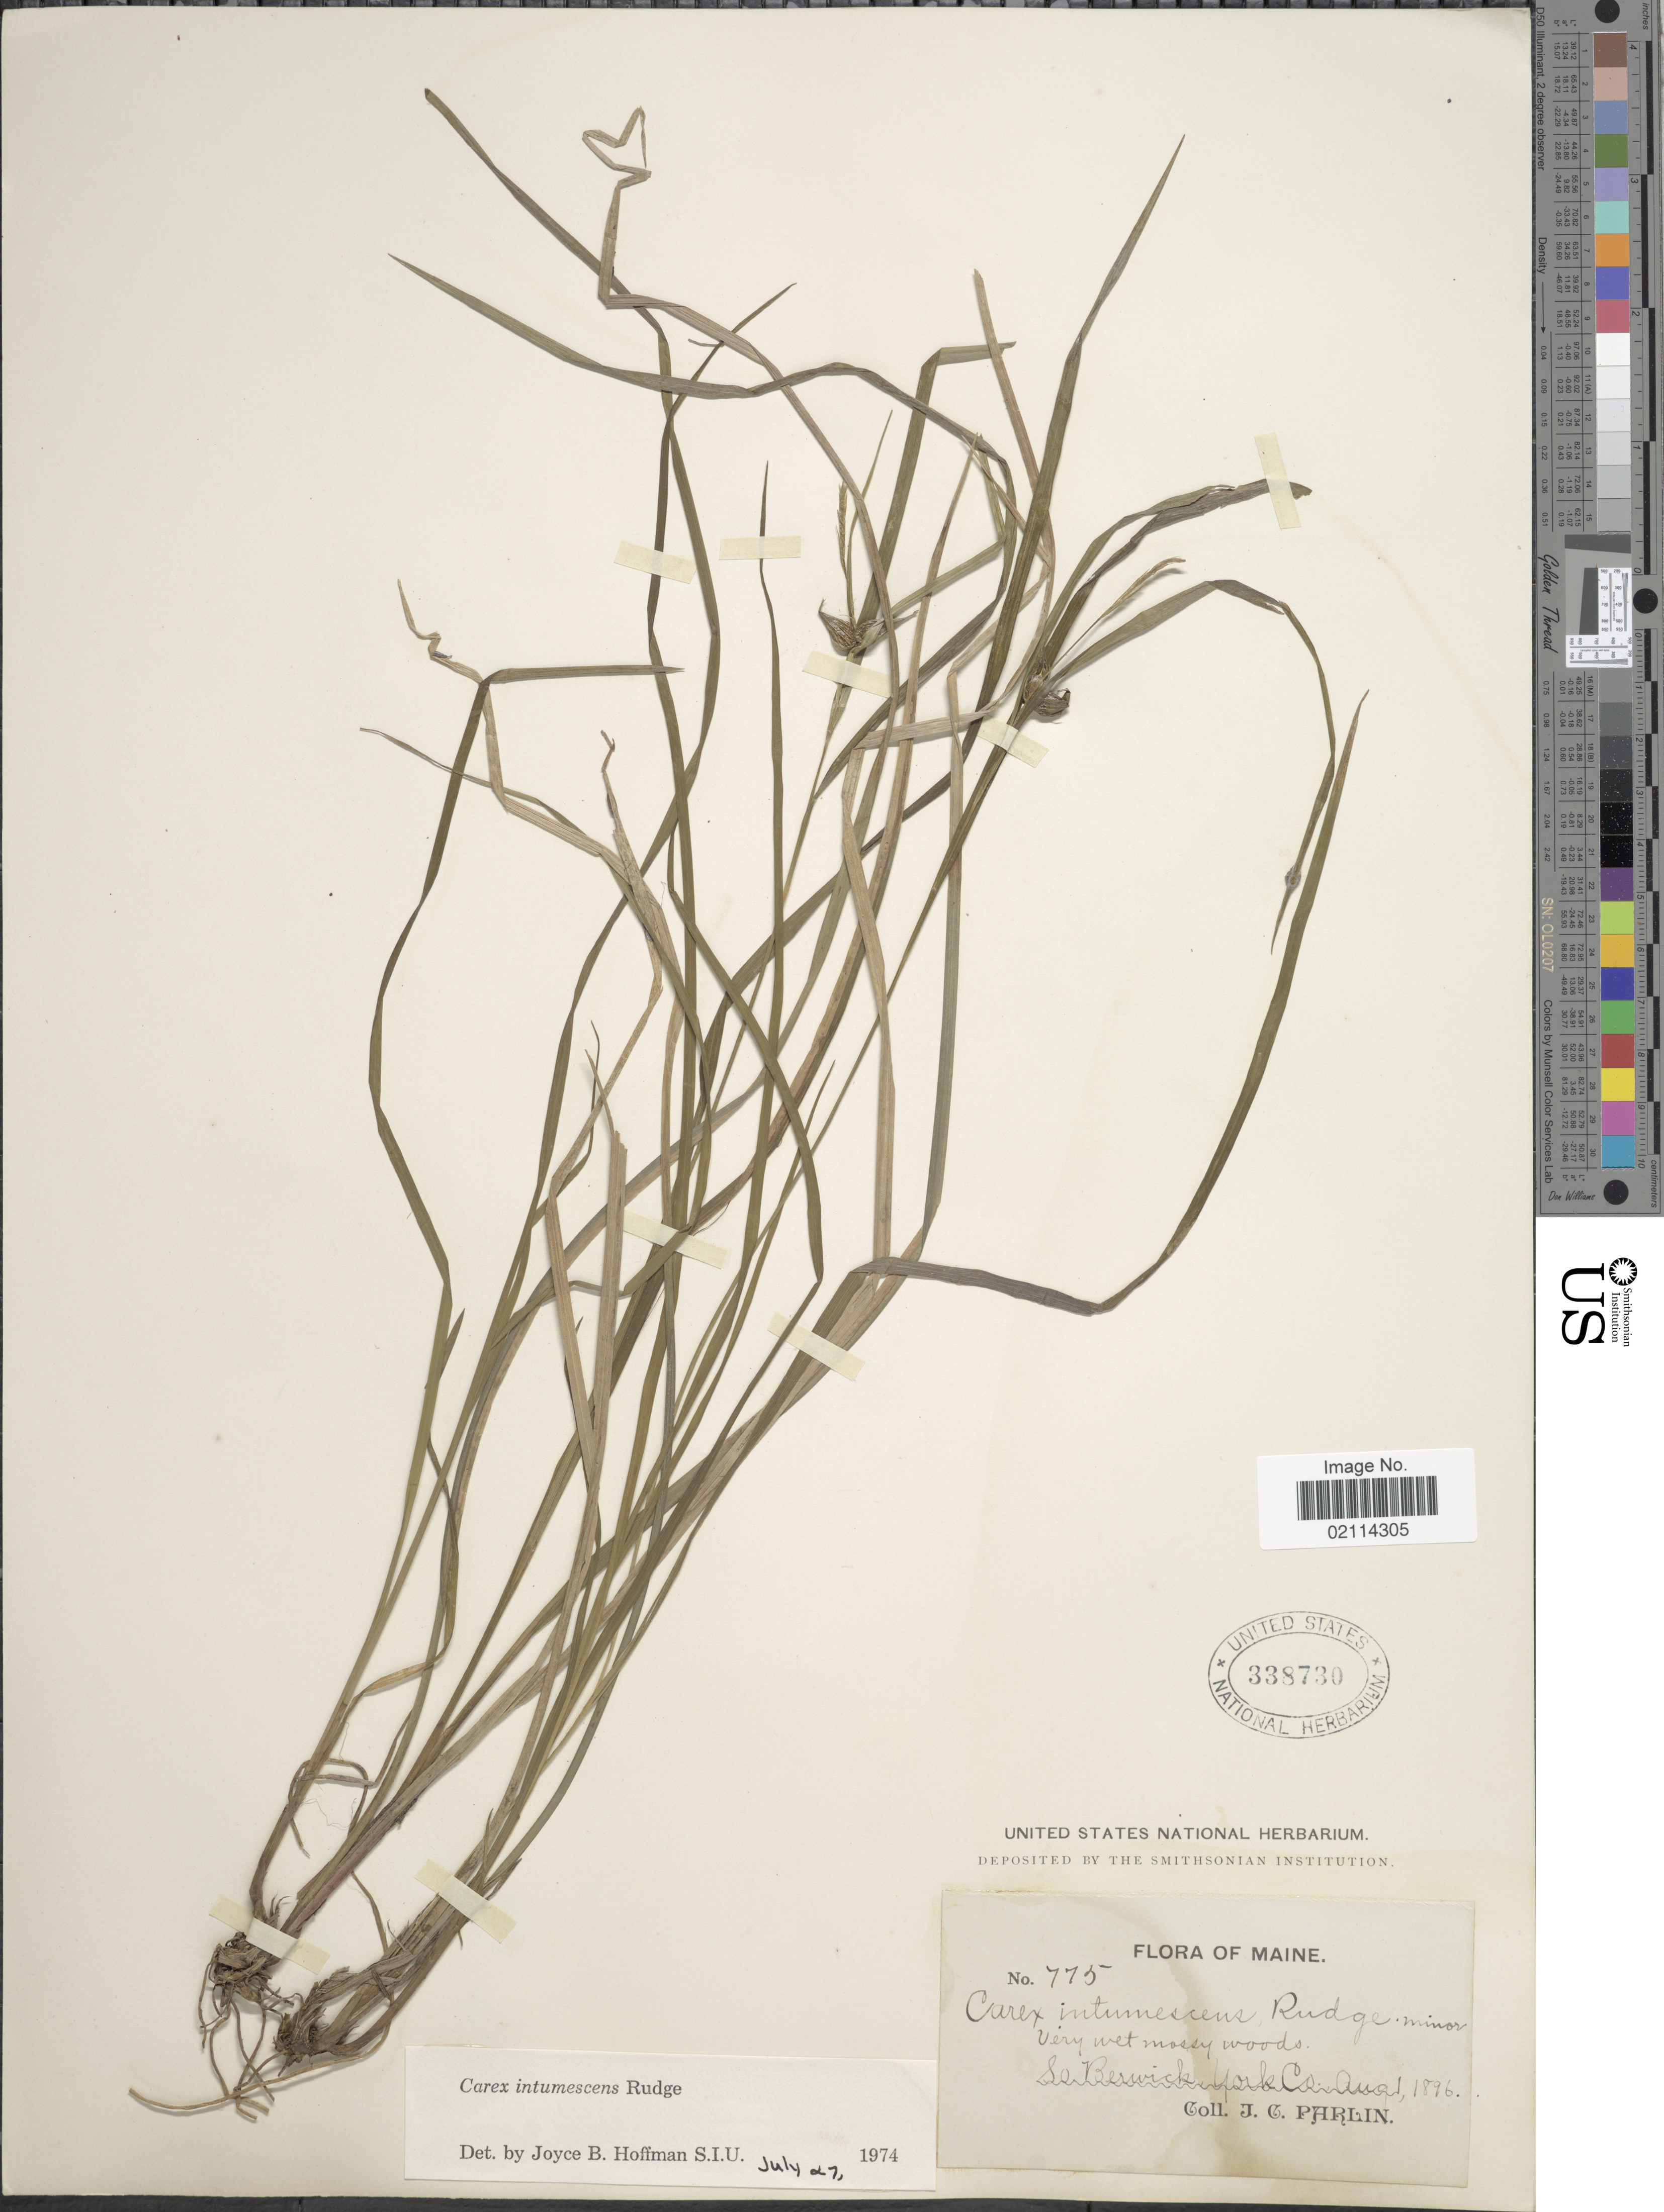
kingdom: Plantae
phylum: Tracheophyta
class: Liliopsida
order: Poales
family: Cyperaceae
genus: Carex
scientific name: Carex intumescens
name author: Rudge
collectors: J. Phrlin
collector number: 775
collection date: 1896-08-01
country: United States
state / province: Maine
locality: So Berwick York Co., very wet mossy woods.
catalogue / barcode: US 338730